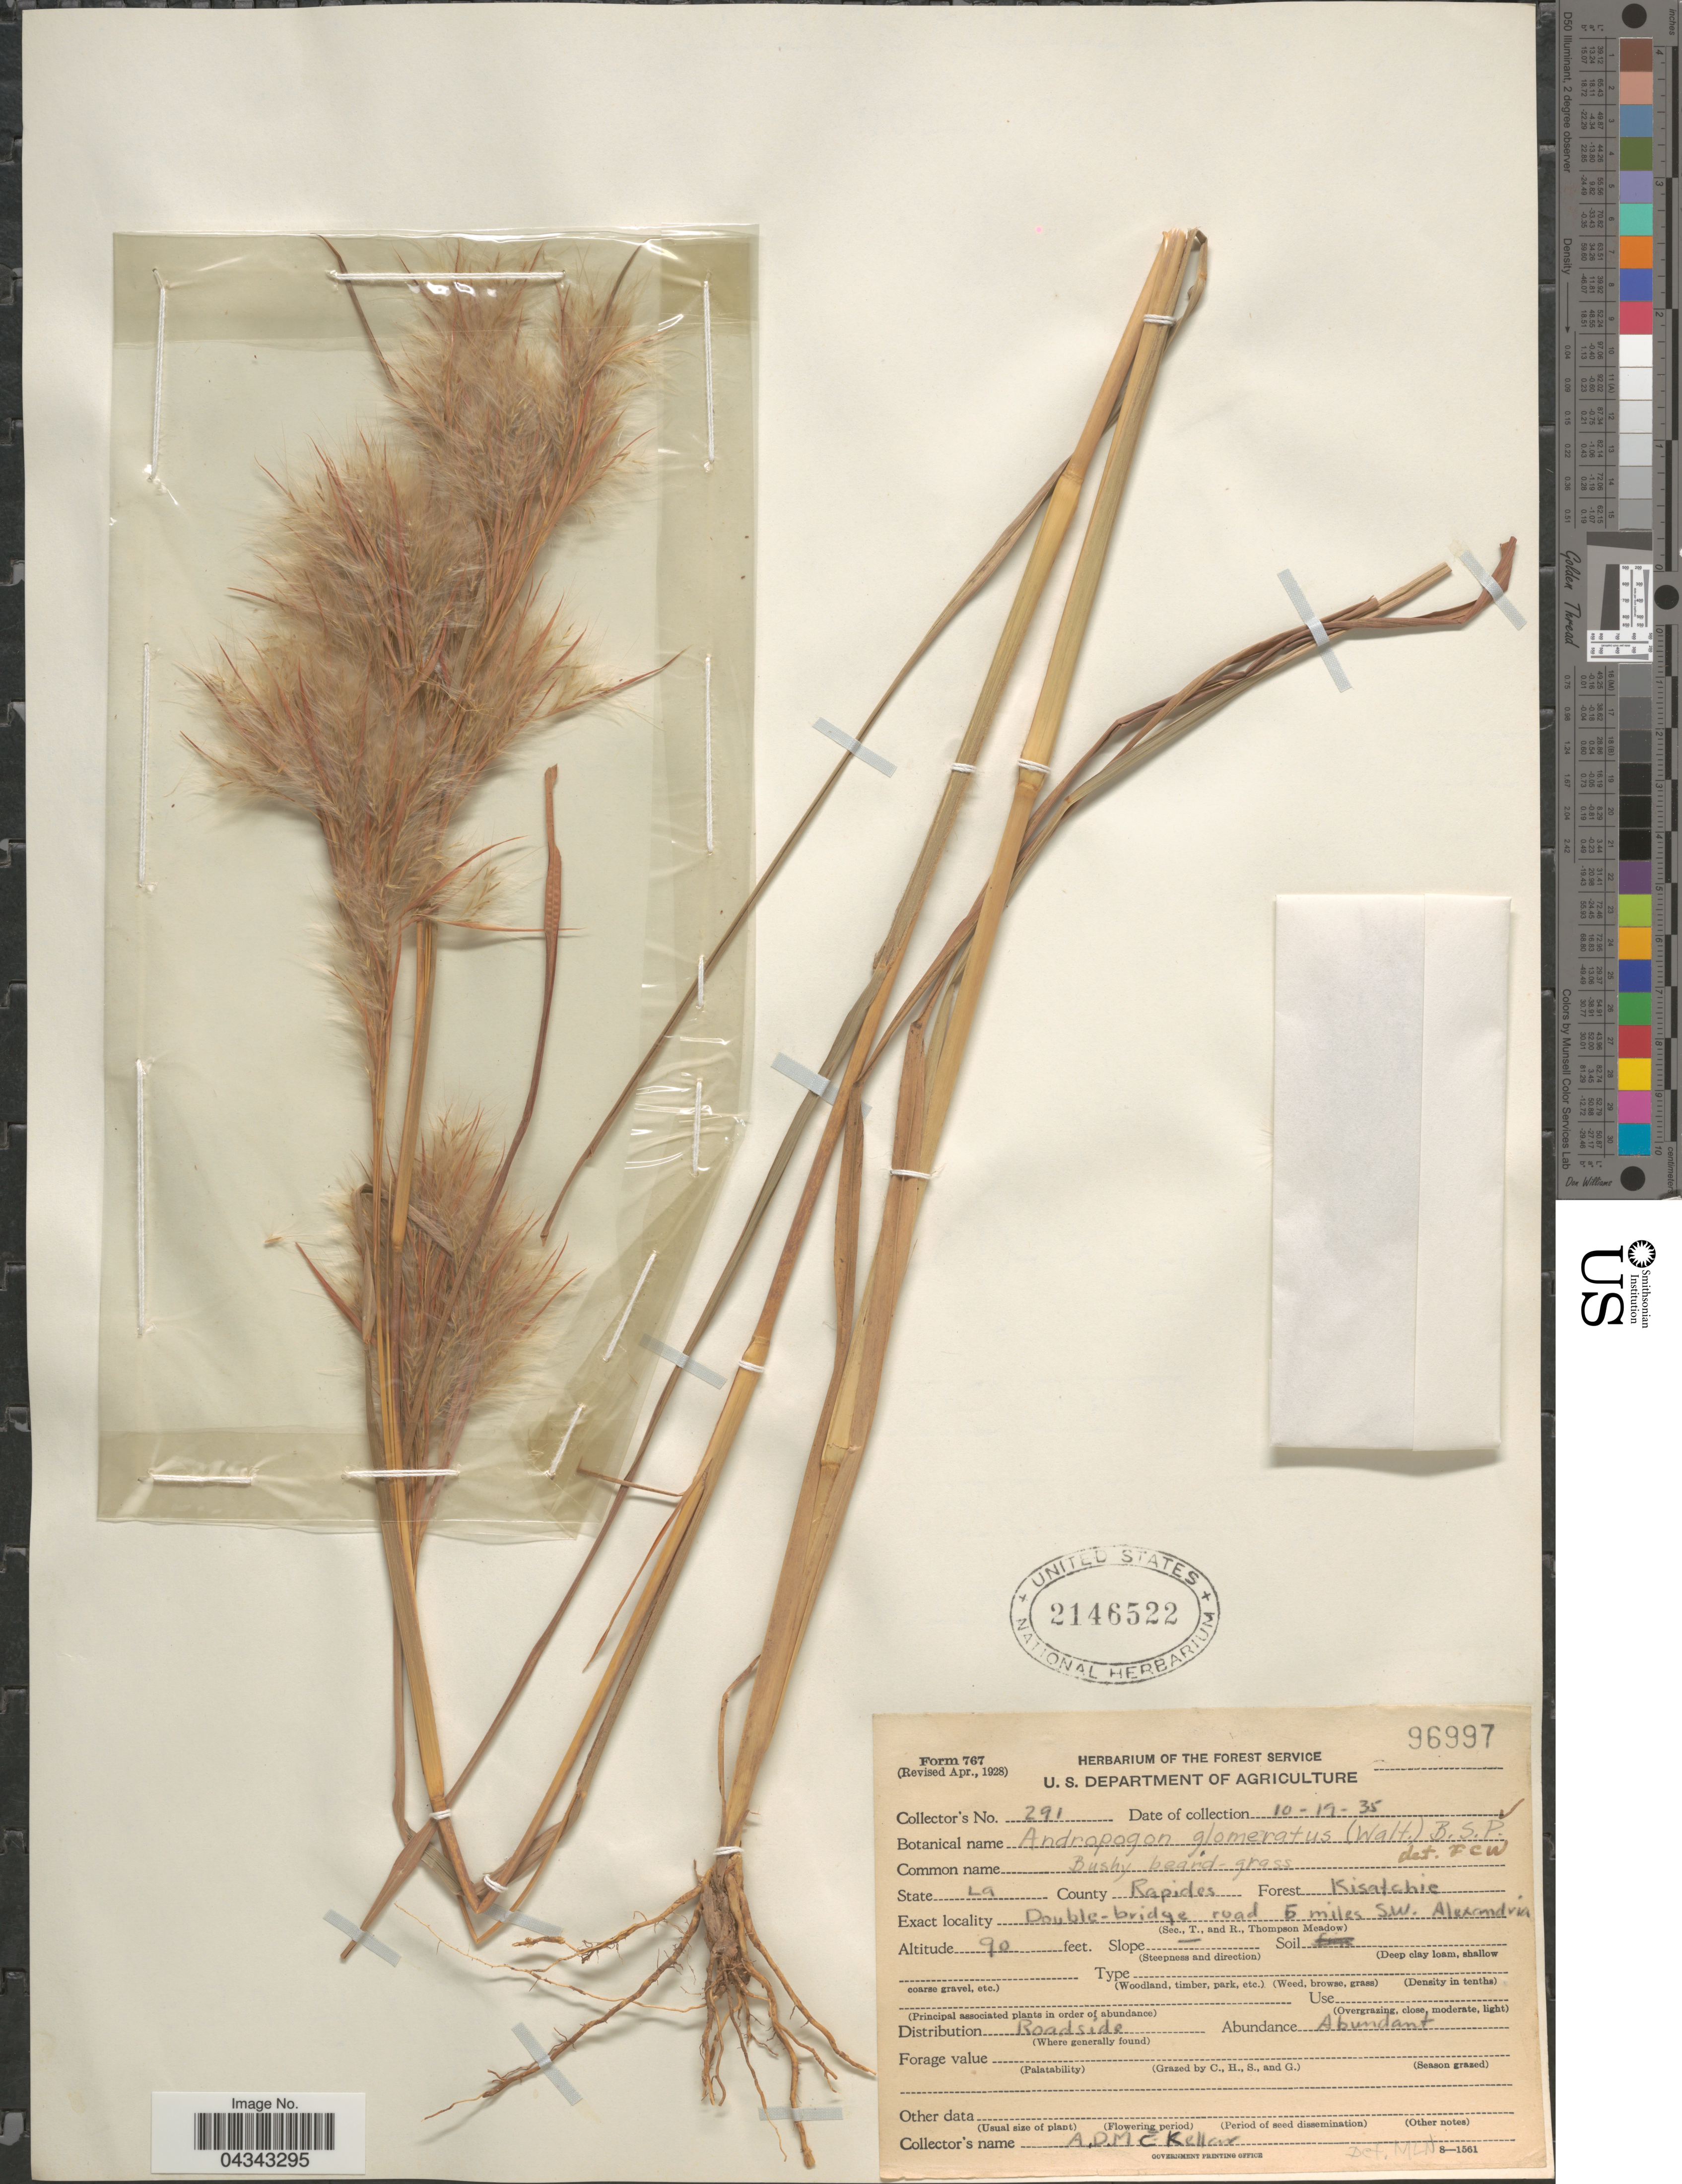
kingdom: Plantae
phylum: Tracheophyta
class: Liliopsida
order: Poales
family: Poaceae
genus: Andropogon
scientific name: Andropogon glomeratus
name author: (Walter) Britton, Stearns & Poggenb.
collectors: A. McKellar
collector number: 291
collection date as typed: Transcribed d/m/y: 19/10/35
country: United States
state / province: Louisiana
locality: County Rapides. Forest Kisatchie. Double-bridge road 5 miles S.W. Alexandria.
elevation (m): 27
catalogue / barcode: US 2146522